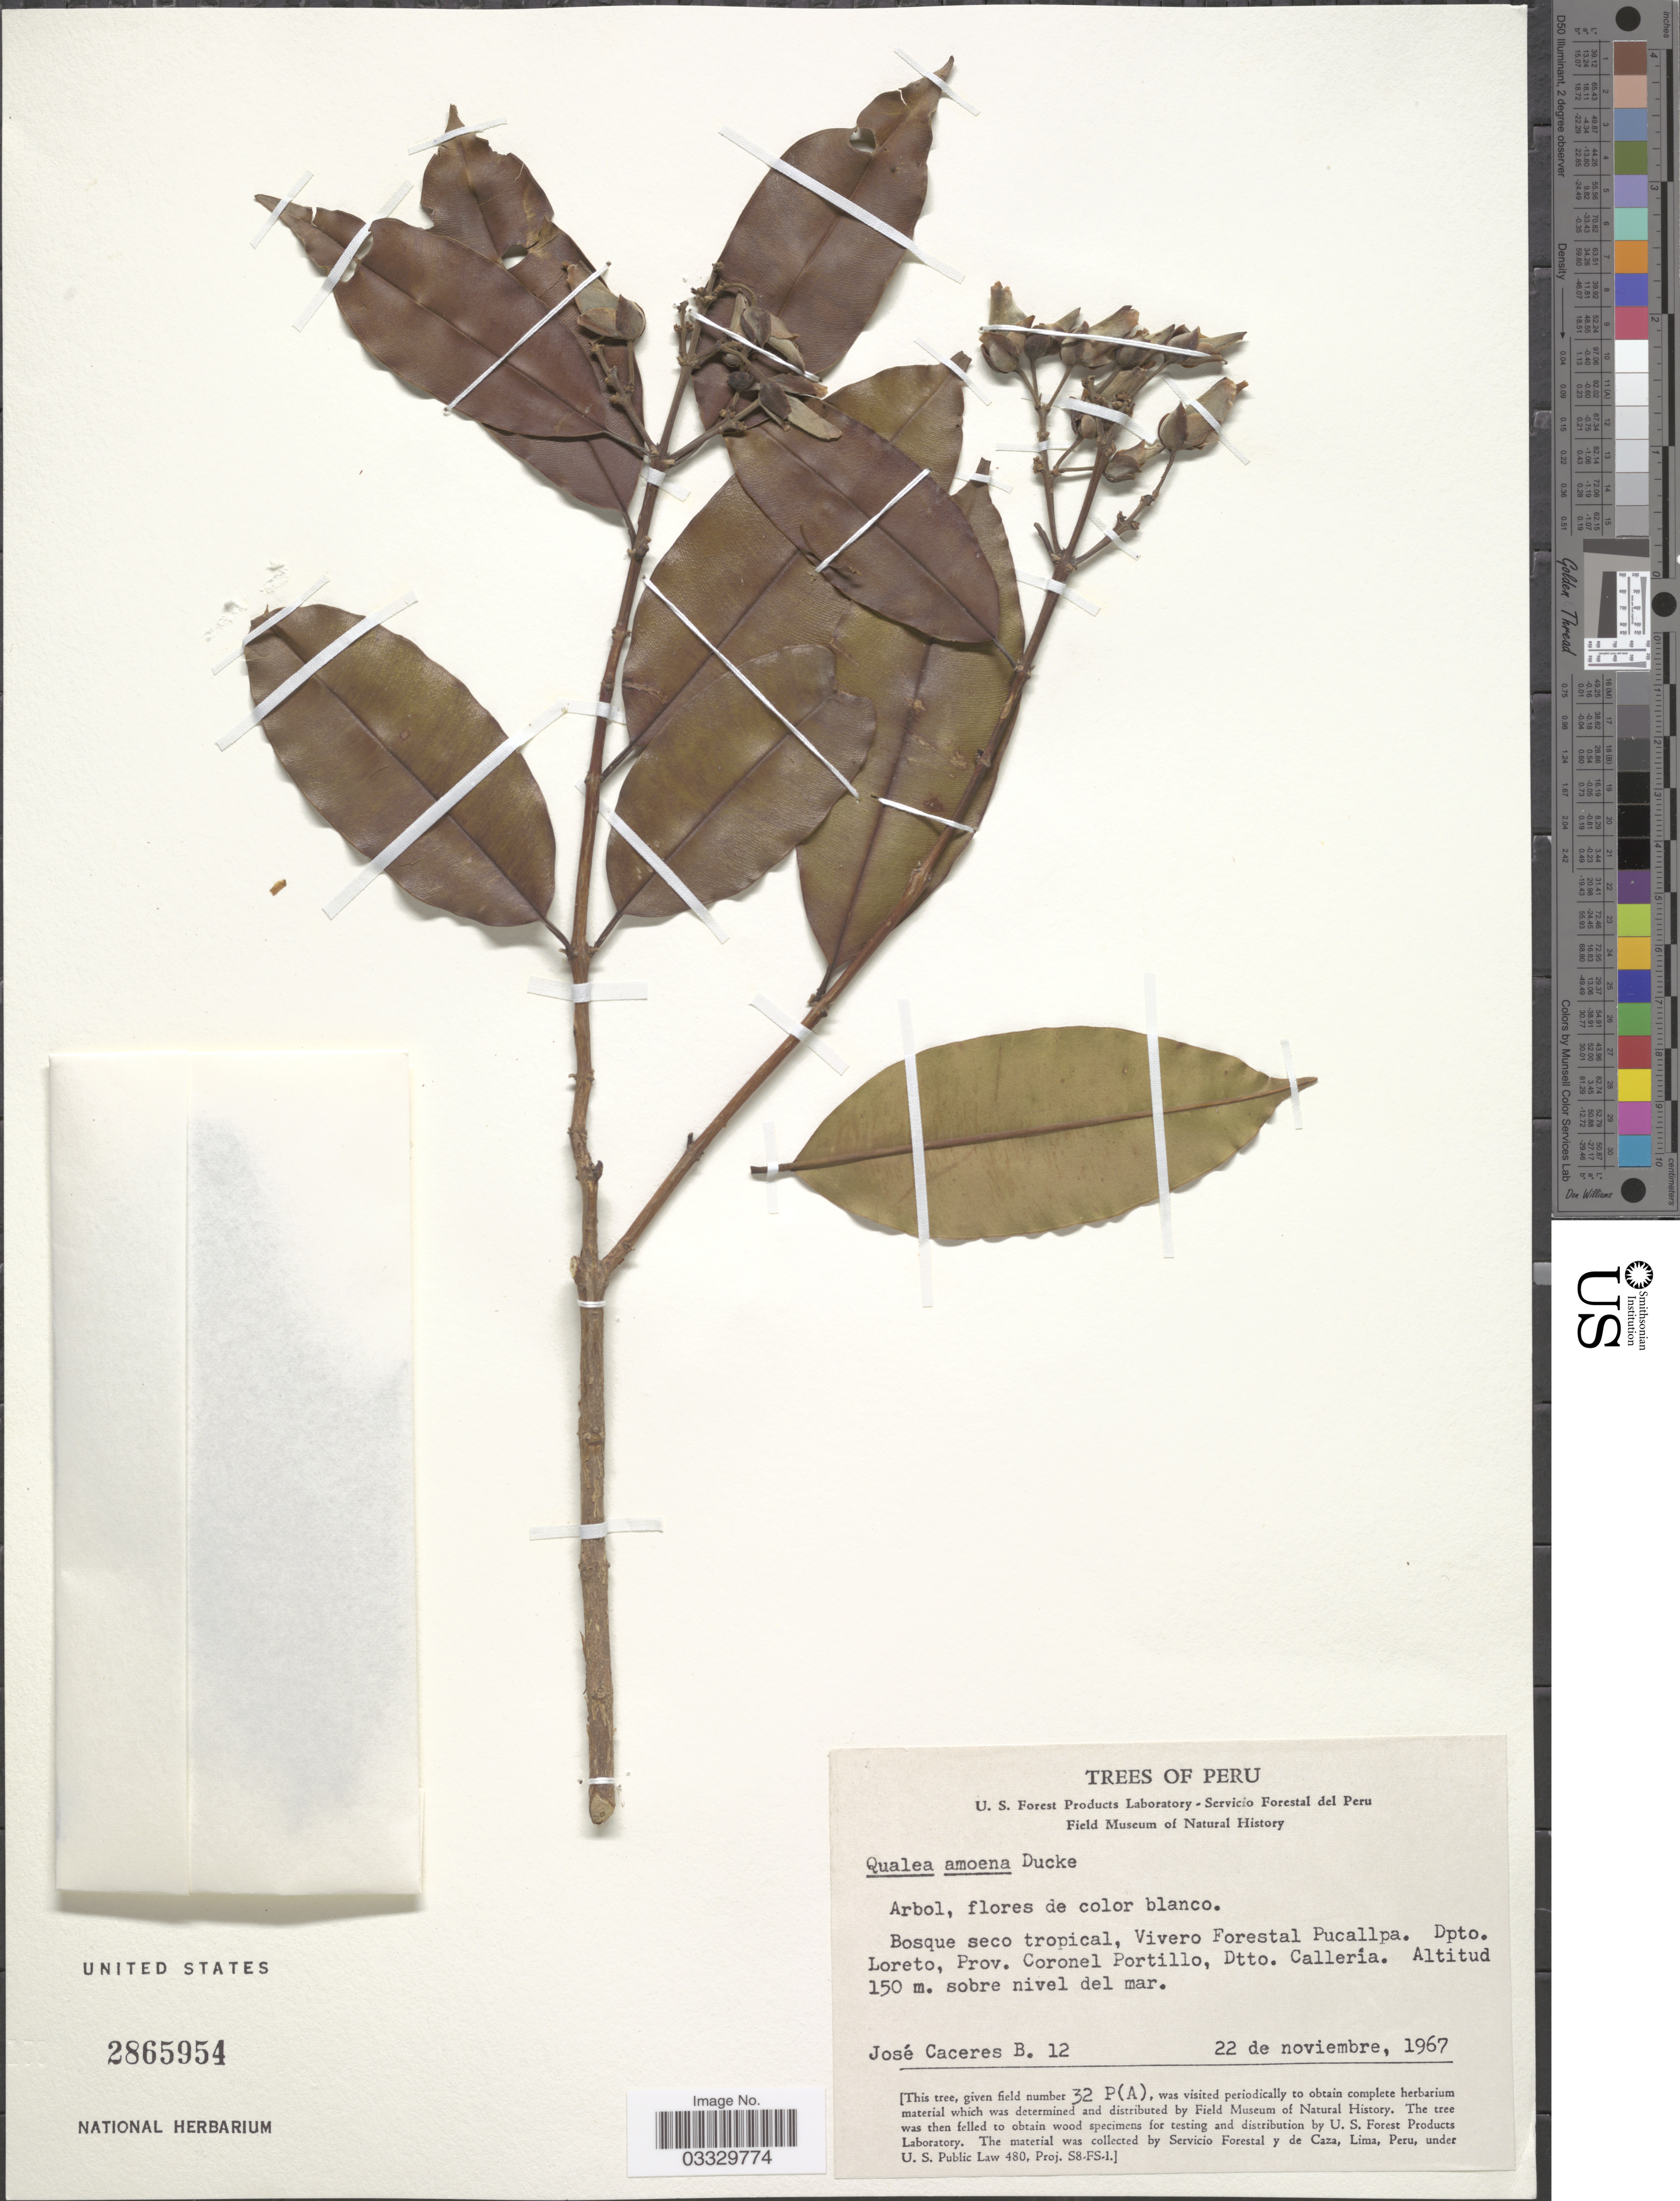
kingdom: Plantae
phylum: Tracheophyta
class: Magnoliopsida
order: Myrtales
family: Vochysiaceae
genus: Qualea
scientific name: Qualea amoena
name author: Ducke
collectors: J. Cáceres B.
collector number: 12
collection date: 1967-11-22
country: Peru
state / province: Loreto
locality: Vivero Forestal Pucallpa. Dpto. Loreto, Prov. Coronel Portillo, Dtto. Callería.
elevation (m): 150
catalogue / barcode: US 2865954